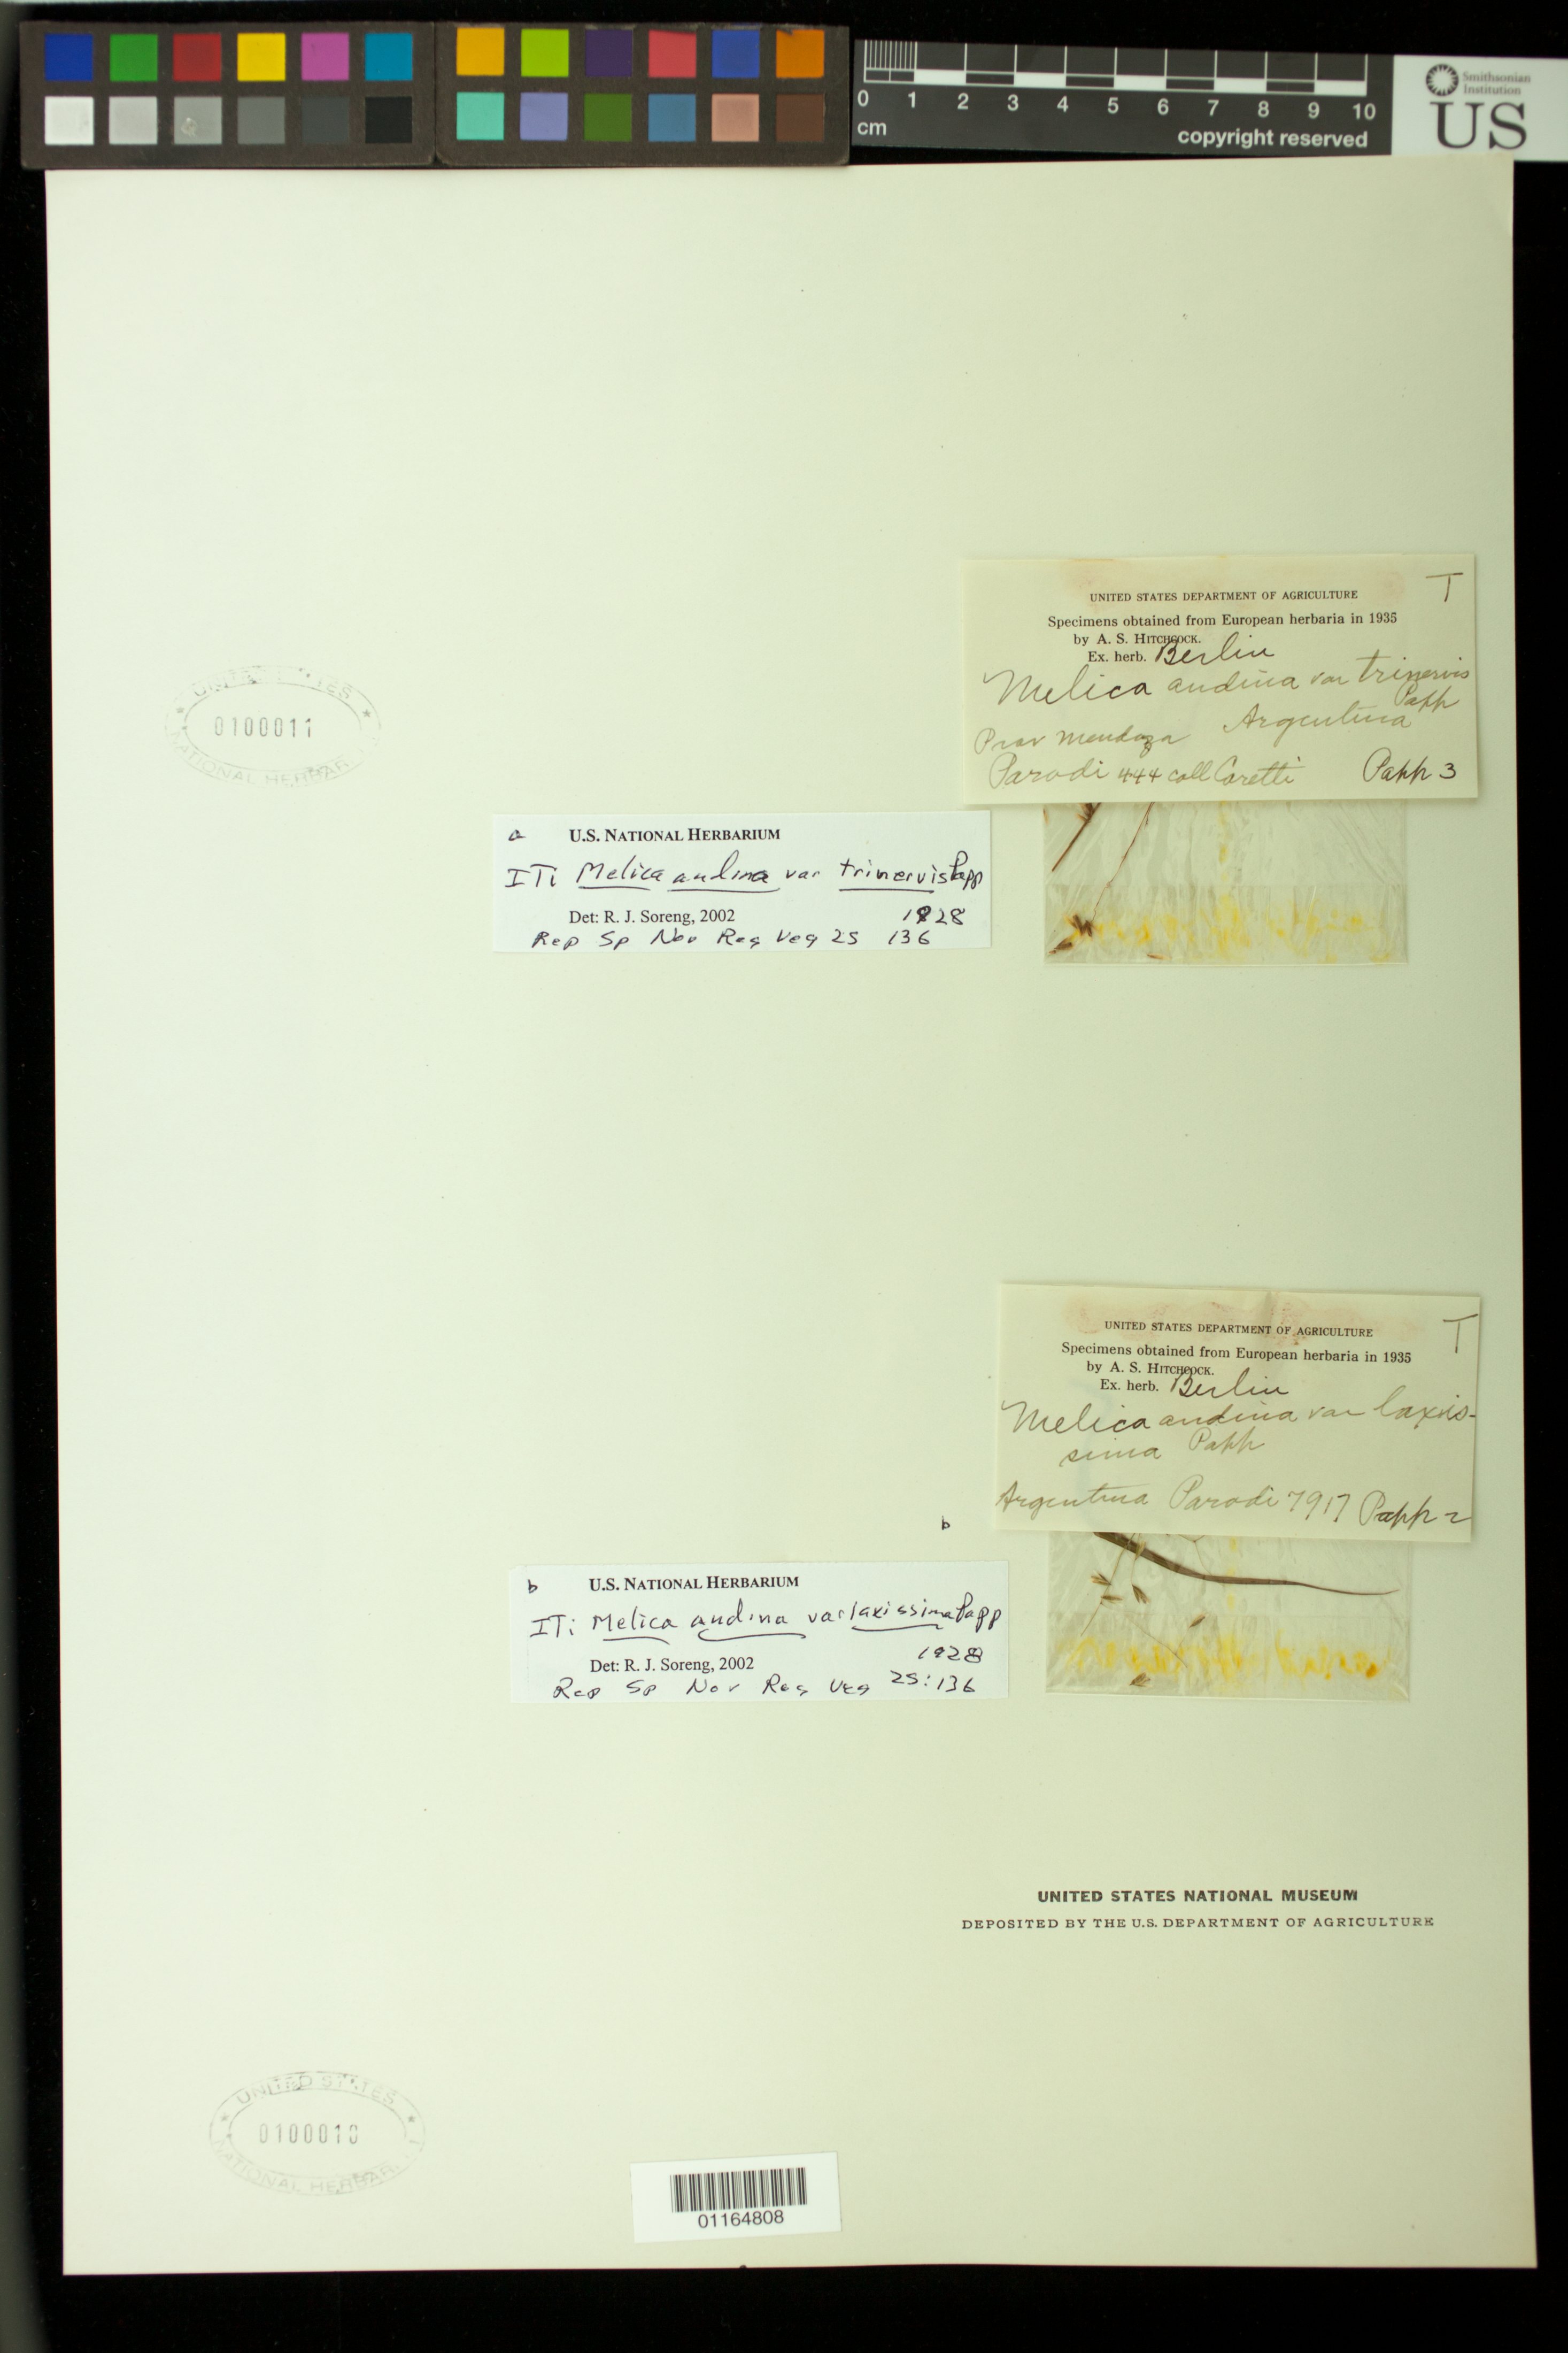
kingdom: Plantae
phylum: Tracheophyta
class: Liliopsida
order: Poales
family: Poaceae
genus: Melica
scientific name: Melica andina var. trinervis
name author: Papp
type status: Type Collection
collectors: E. Carette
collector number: Parodi 444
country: Argentina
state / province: Mendoza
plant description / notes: Fragmentary material of type specimen ex herb. Berlin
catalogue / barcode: US 100011